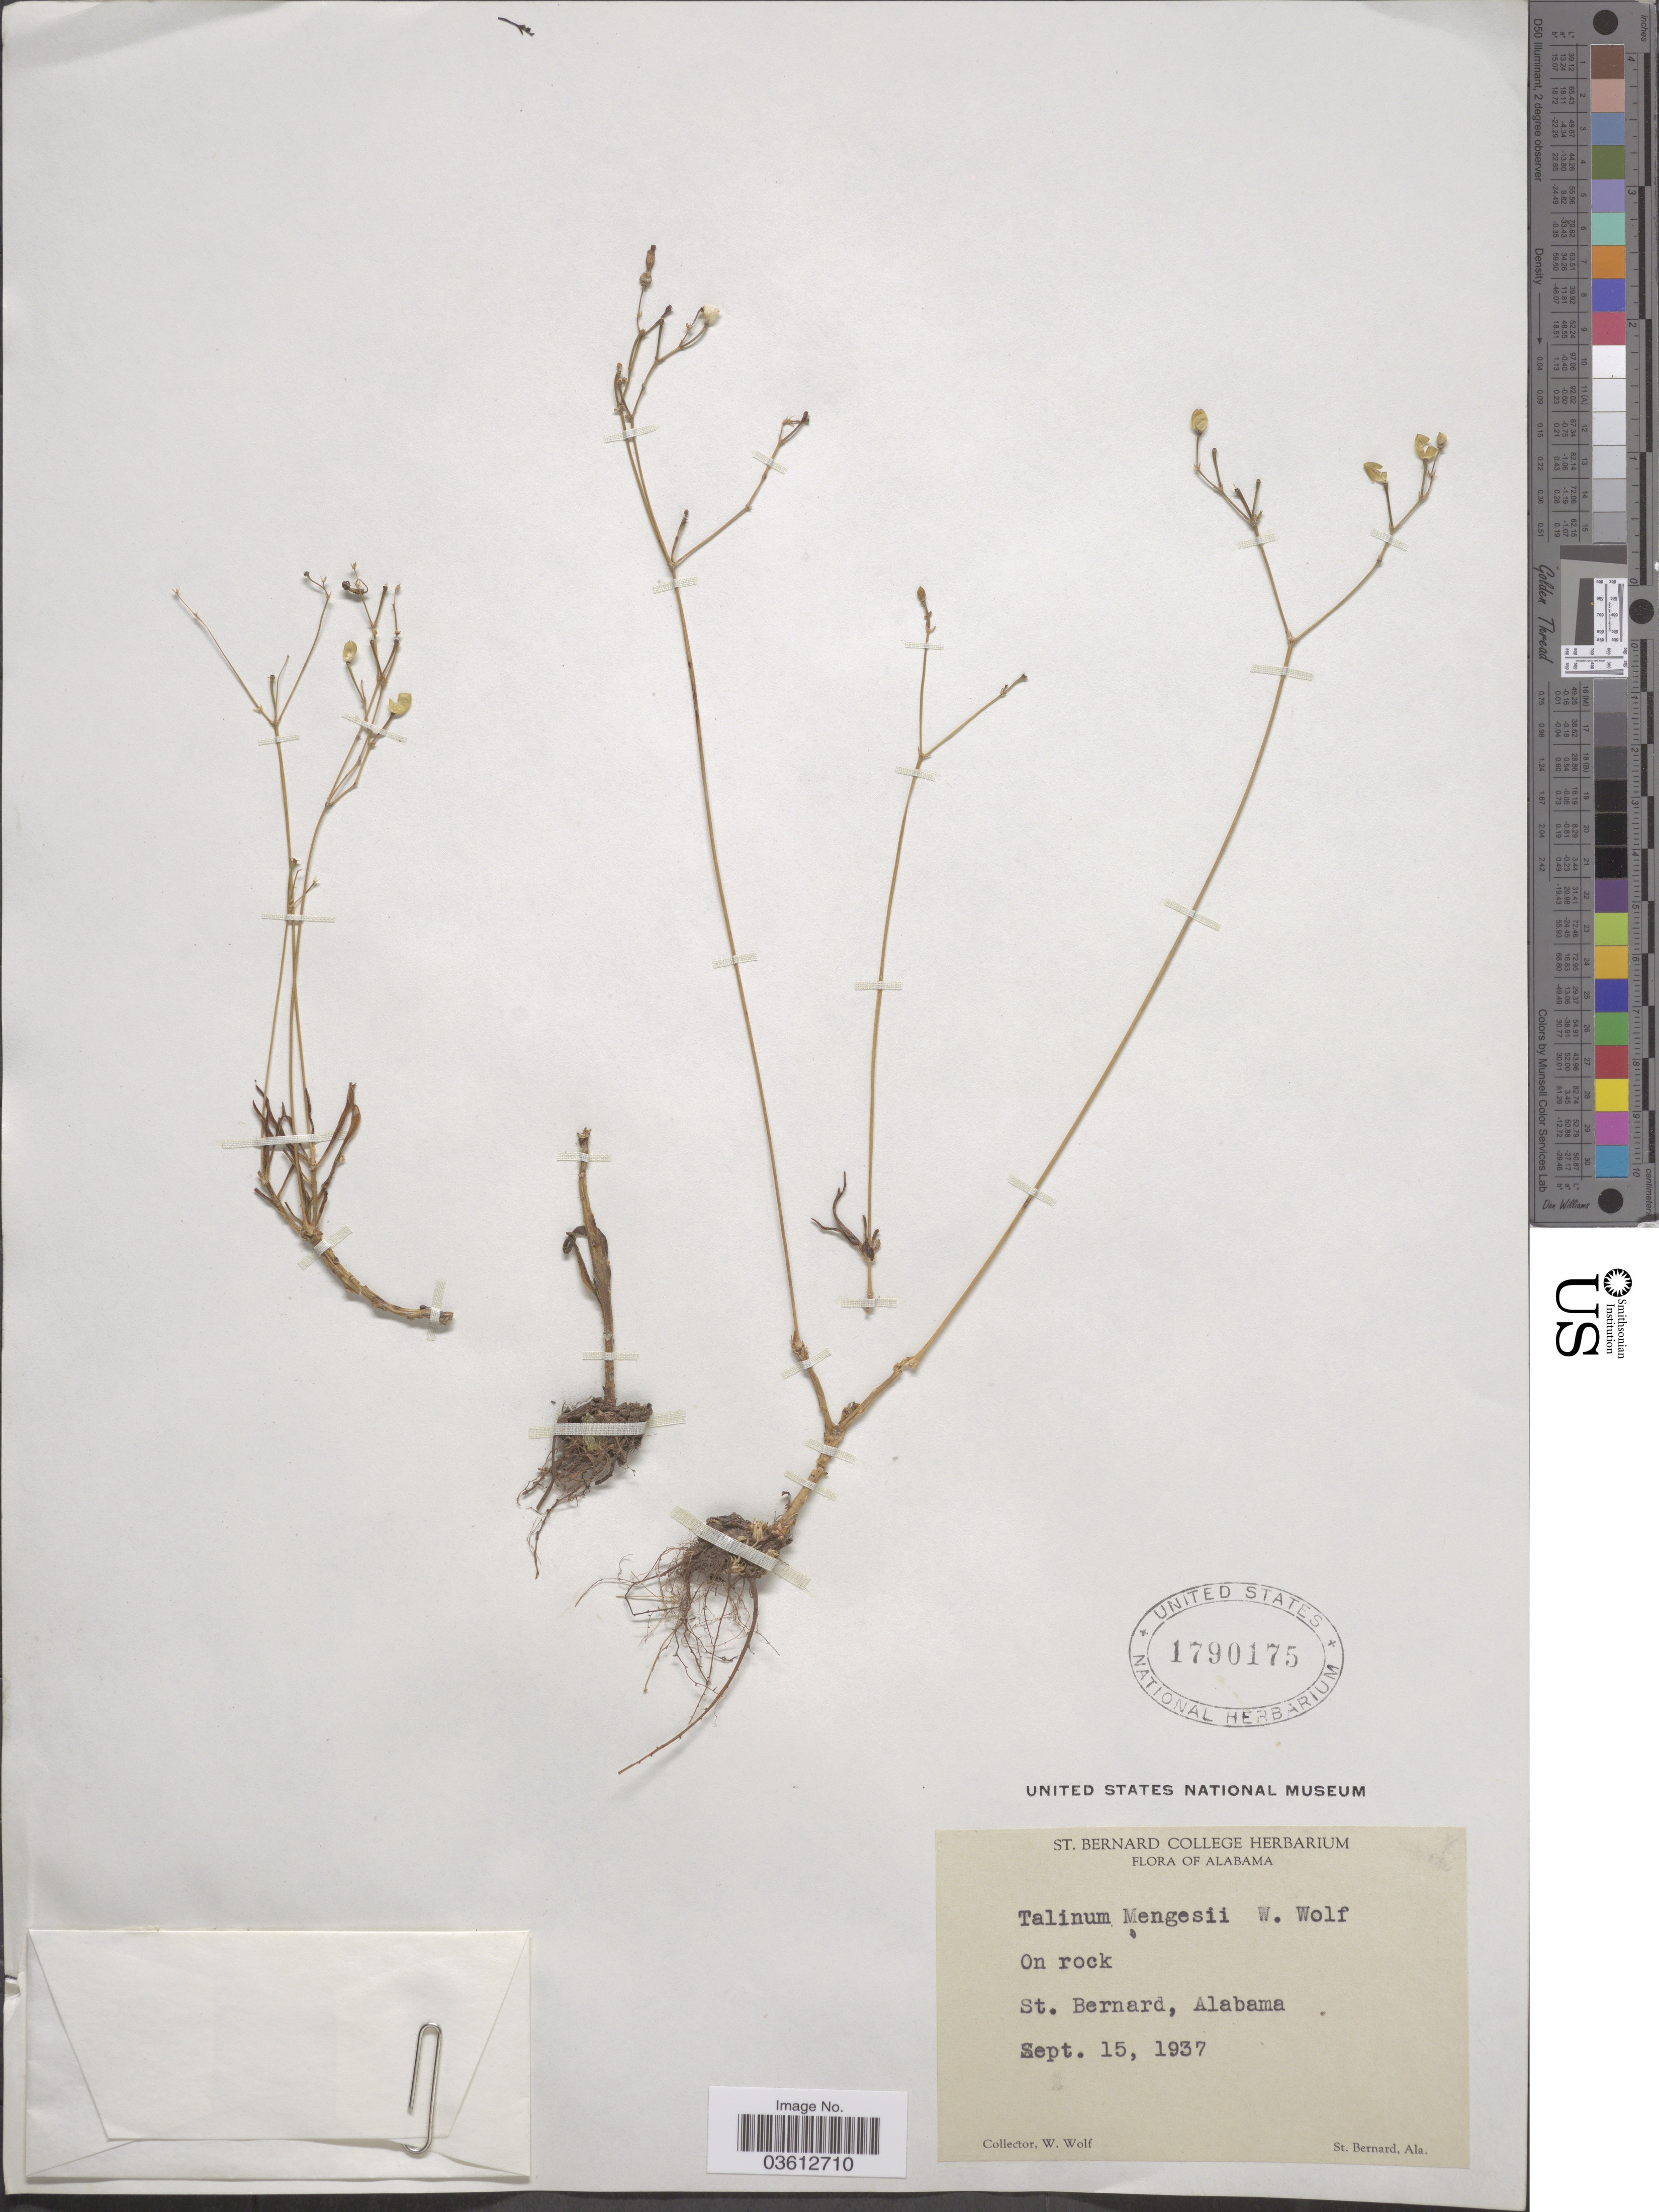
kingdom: Plantae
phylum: Tracheophyta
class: Magnoliopsida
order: Caryophyllales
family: Talinaceae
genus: Talinum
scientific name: Talinum mengesii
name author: W. Wolf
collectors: W. Wolf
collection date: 1937-09-15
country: United States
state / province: Alabama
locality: St. Bernard.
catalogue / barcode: US 1790175